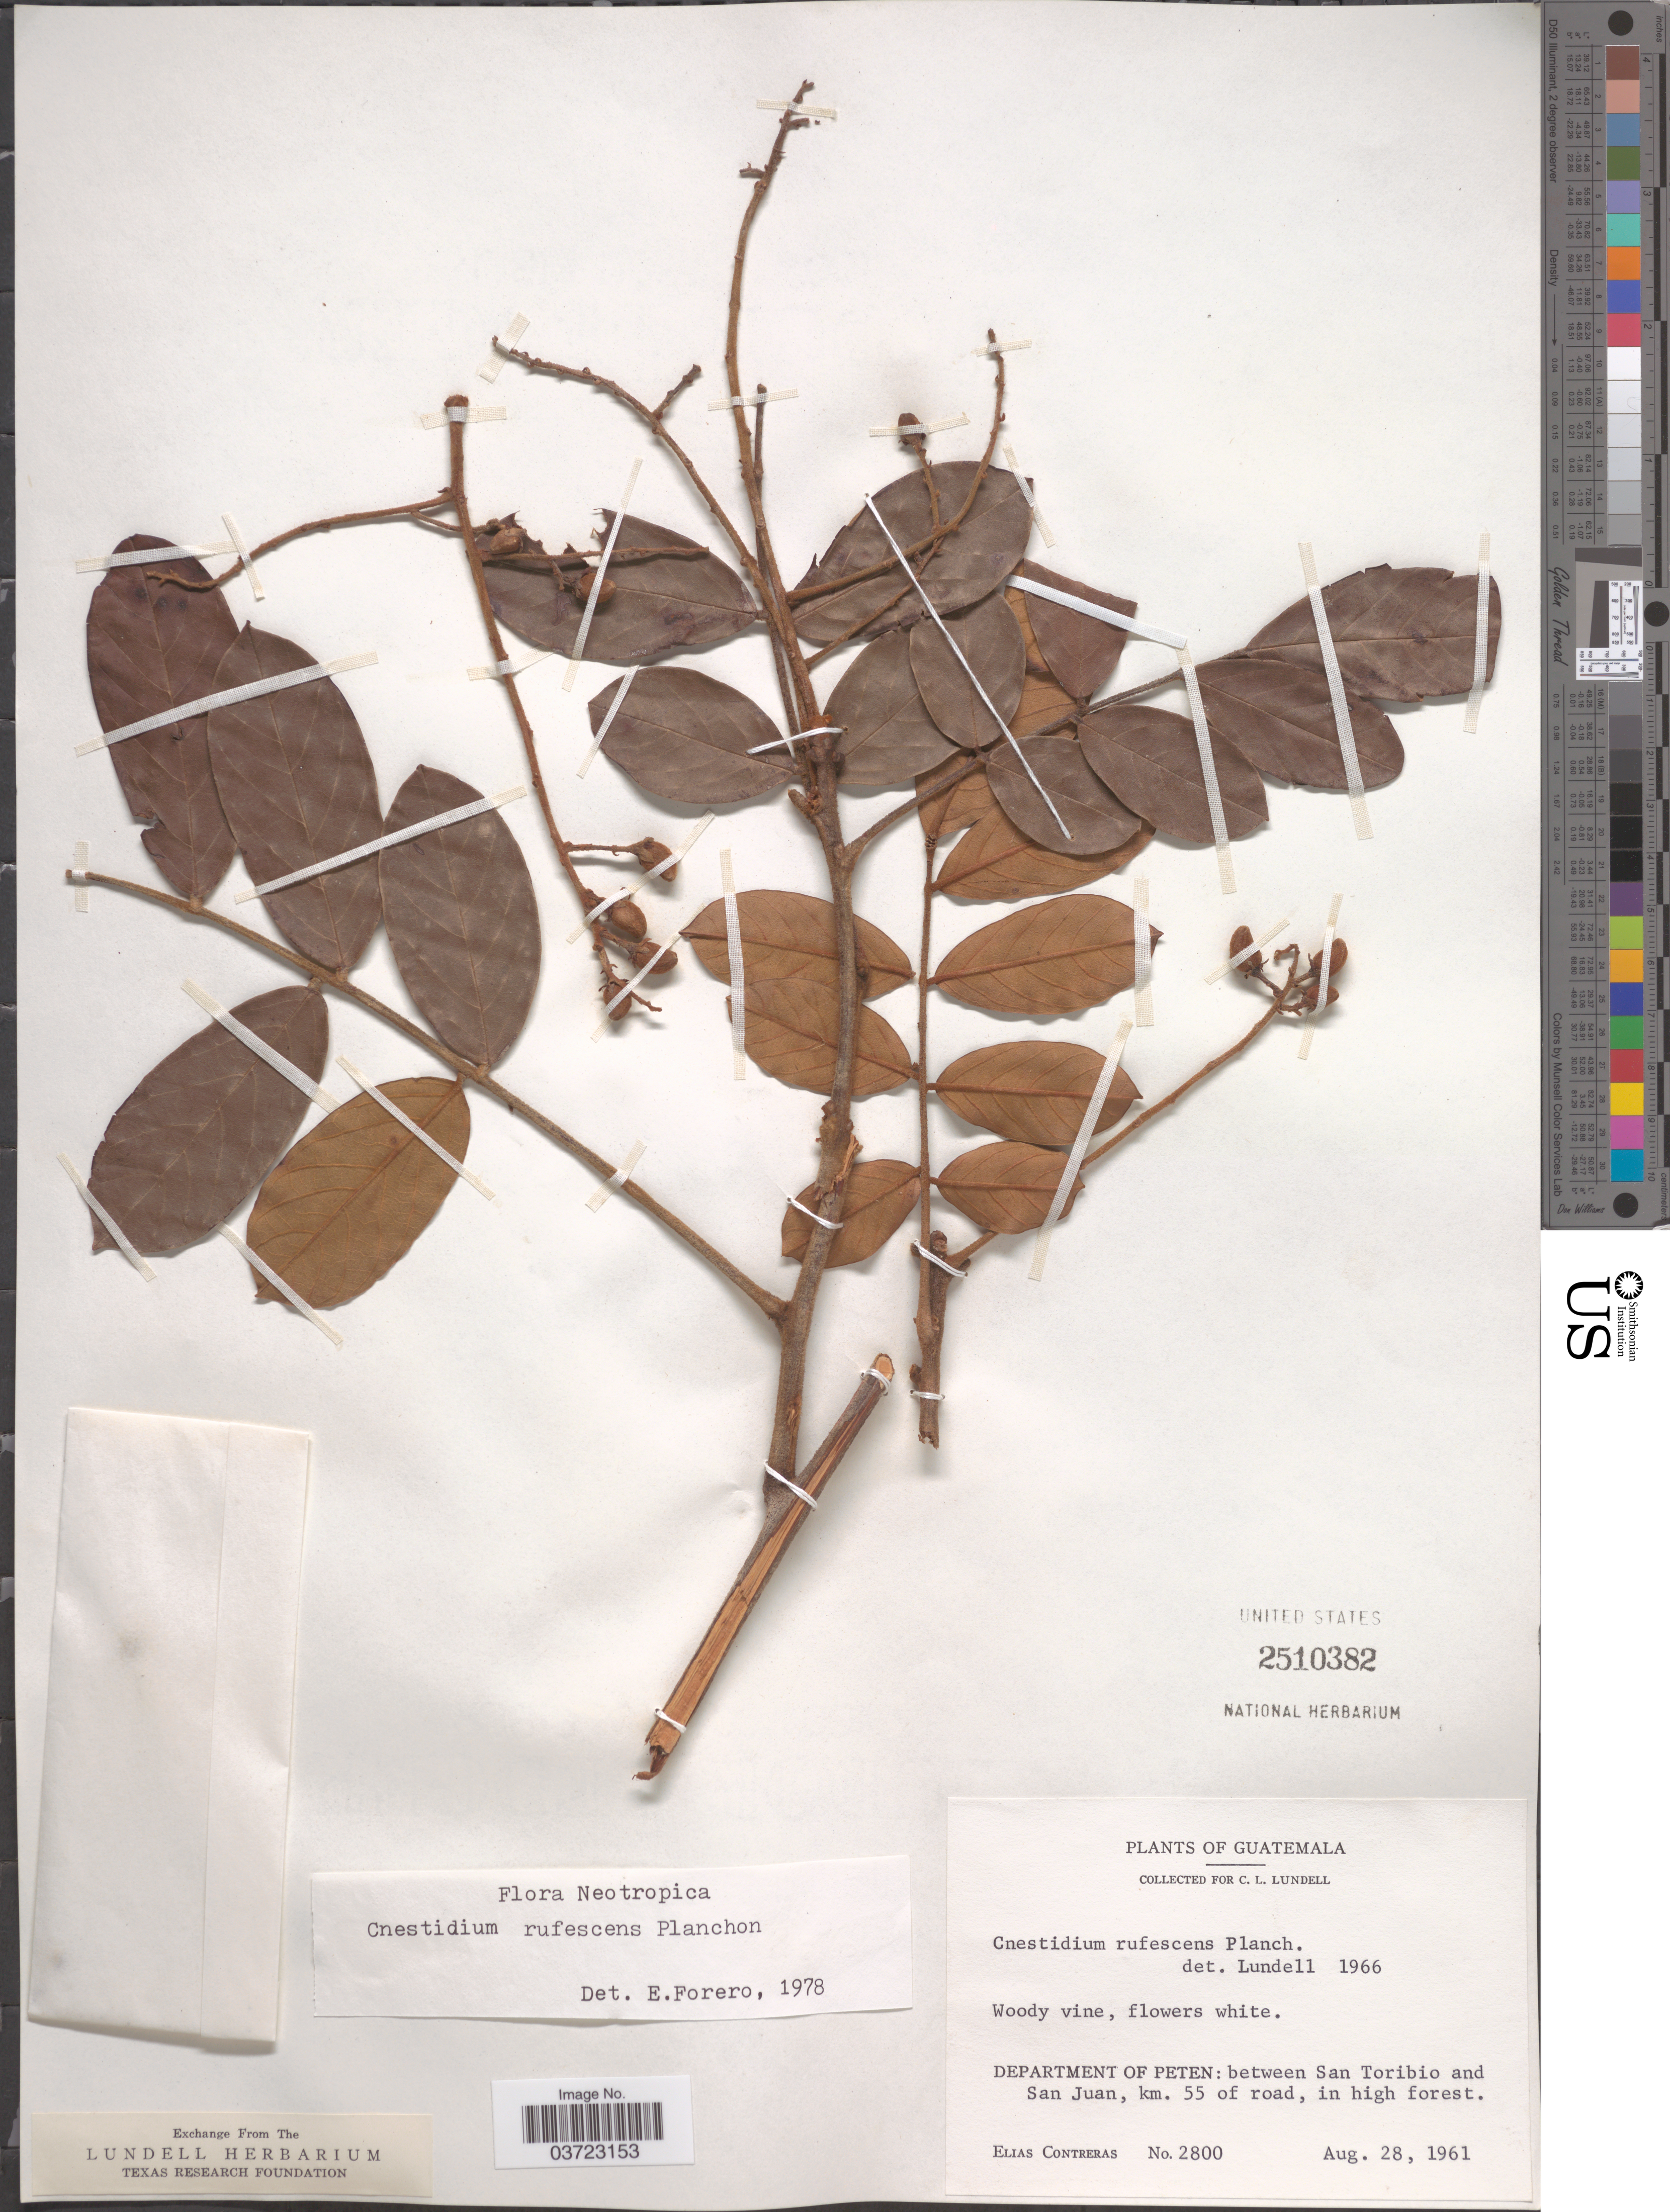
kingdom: Plantae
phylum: Tracheophyta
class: Magnoliopsida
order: Oxalidales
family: Connaraceae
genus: Cnestidium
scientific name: Cnestidium rufescens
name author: Planch.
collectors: E. Contreras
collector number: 2800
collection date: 1961-08-28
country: Guatemala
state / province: El Peten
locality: Department of Peten: between San Toribio and San Juan, km. 55 of road, in high forest.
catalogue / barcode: US 2510382